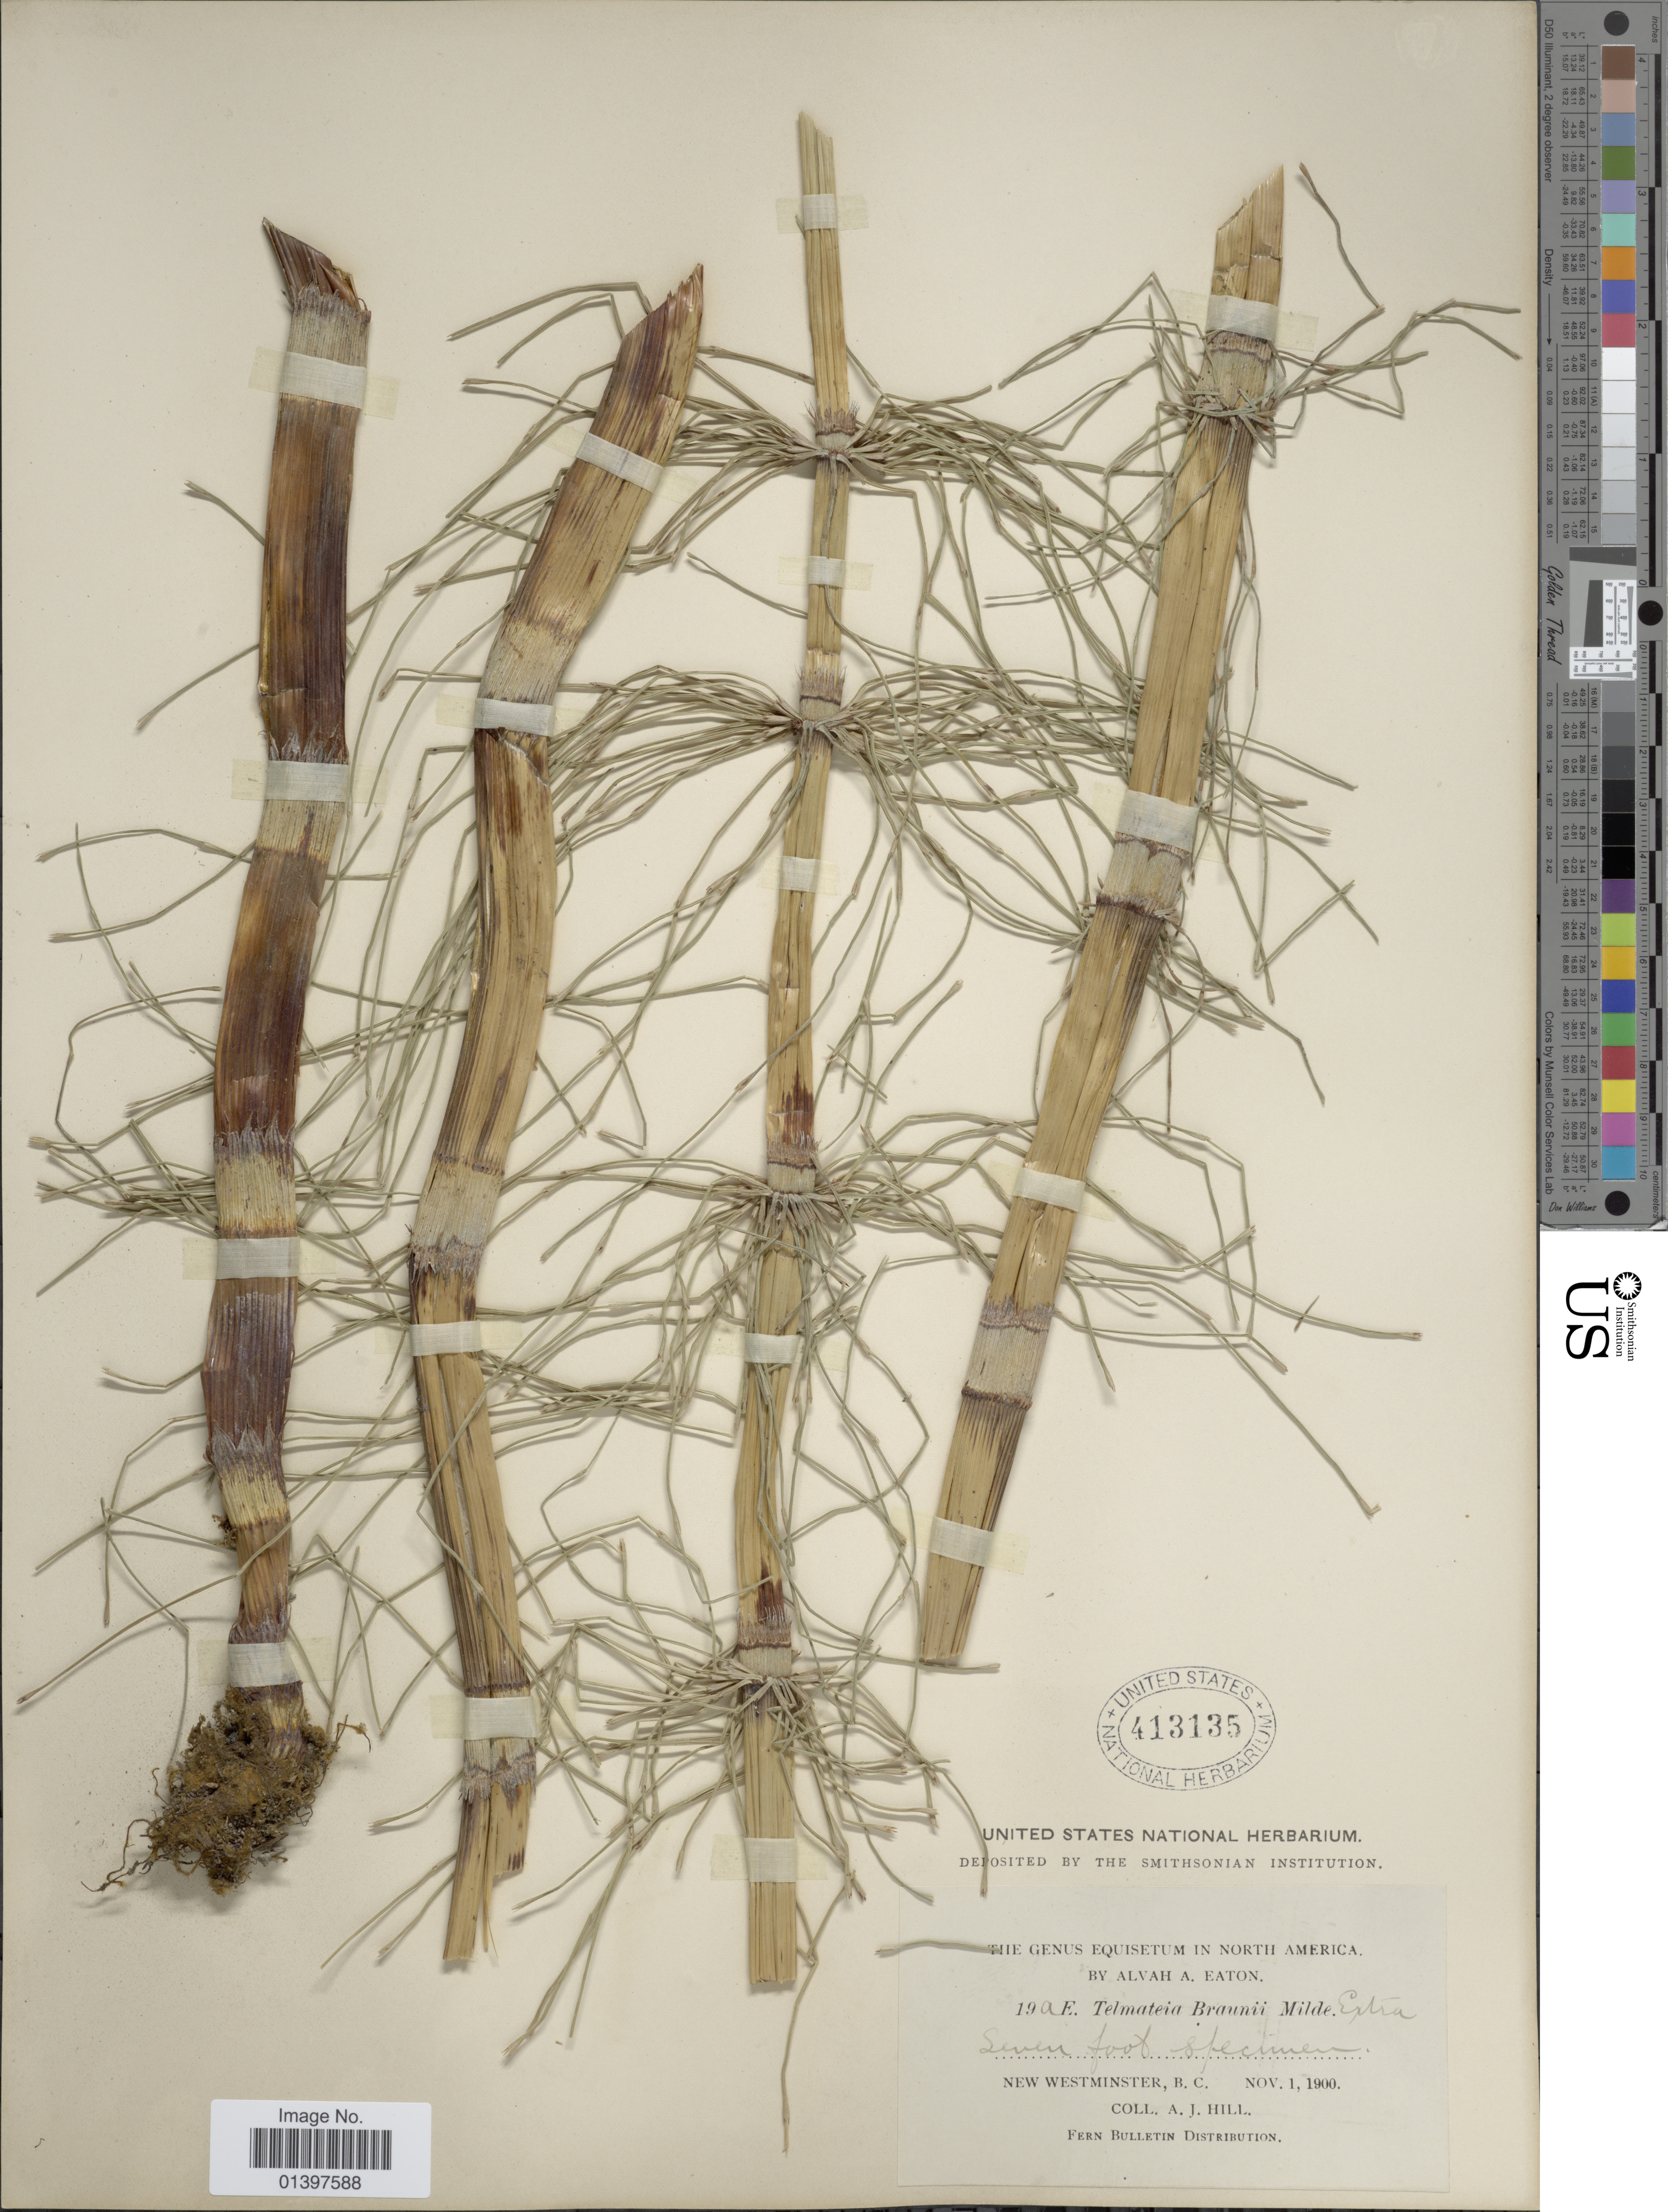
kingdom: Plantae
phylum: Tracheophyta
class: Polypodiopsida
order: Equisetales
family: Equisetaceae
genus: Equisetum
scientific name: Equisetum telmateia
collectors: A. Hill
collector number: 19a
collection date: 1900-11-01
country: Canada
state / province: British Columbia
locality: New Westminister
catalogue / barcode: US 413135